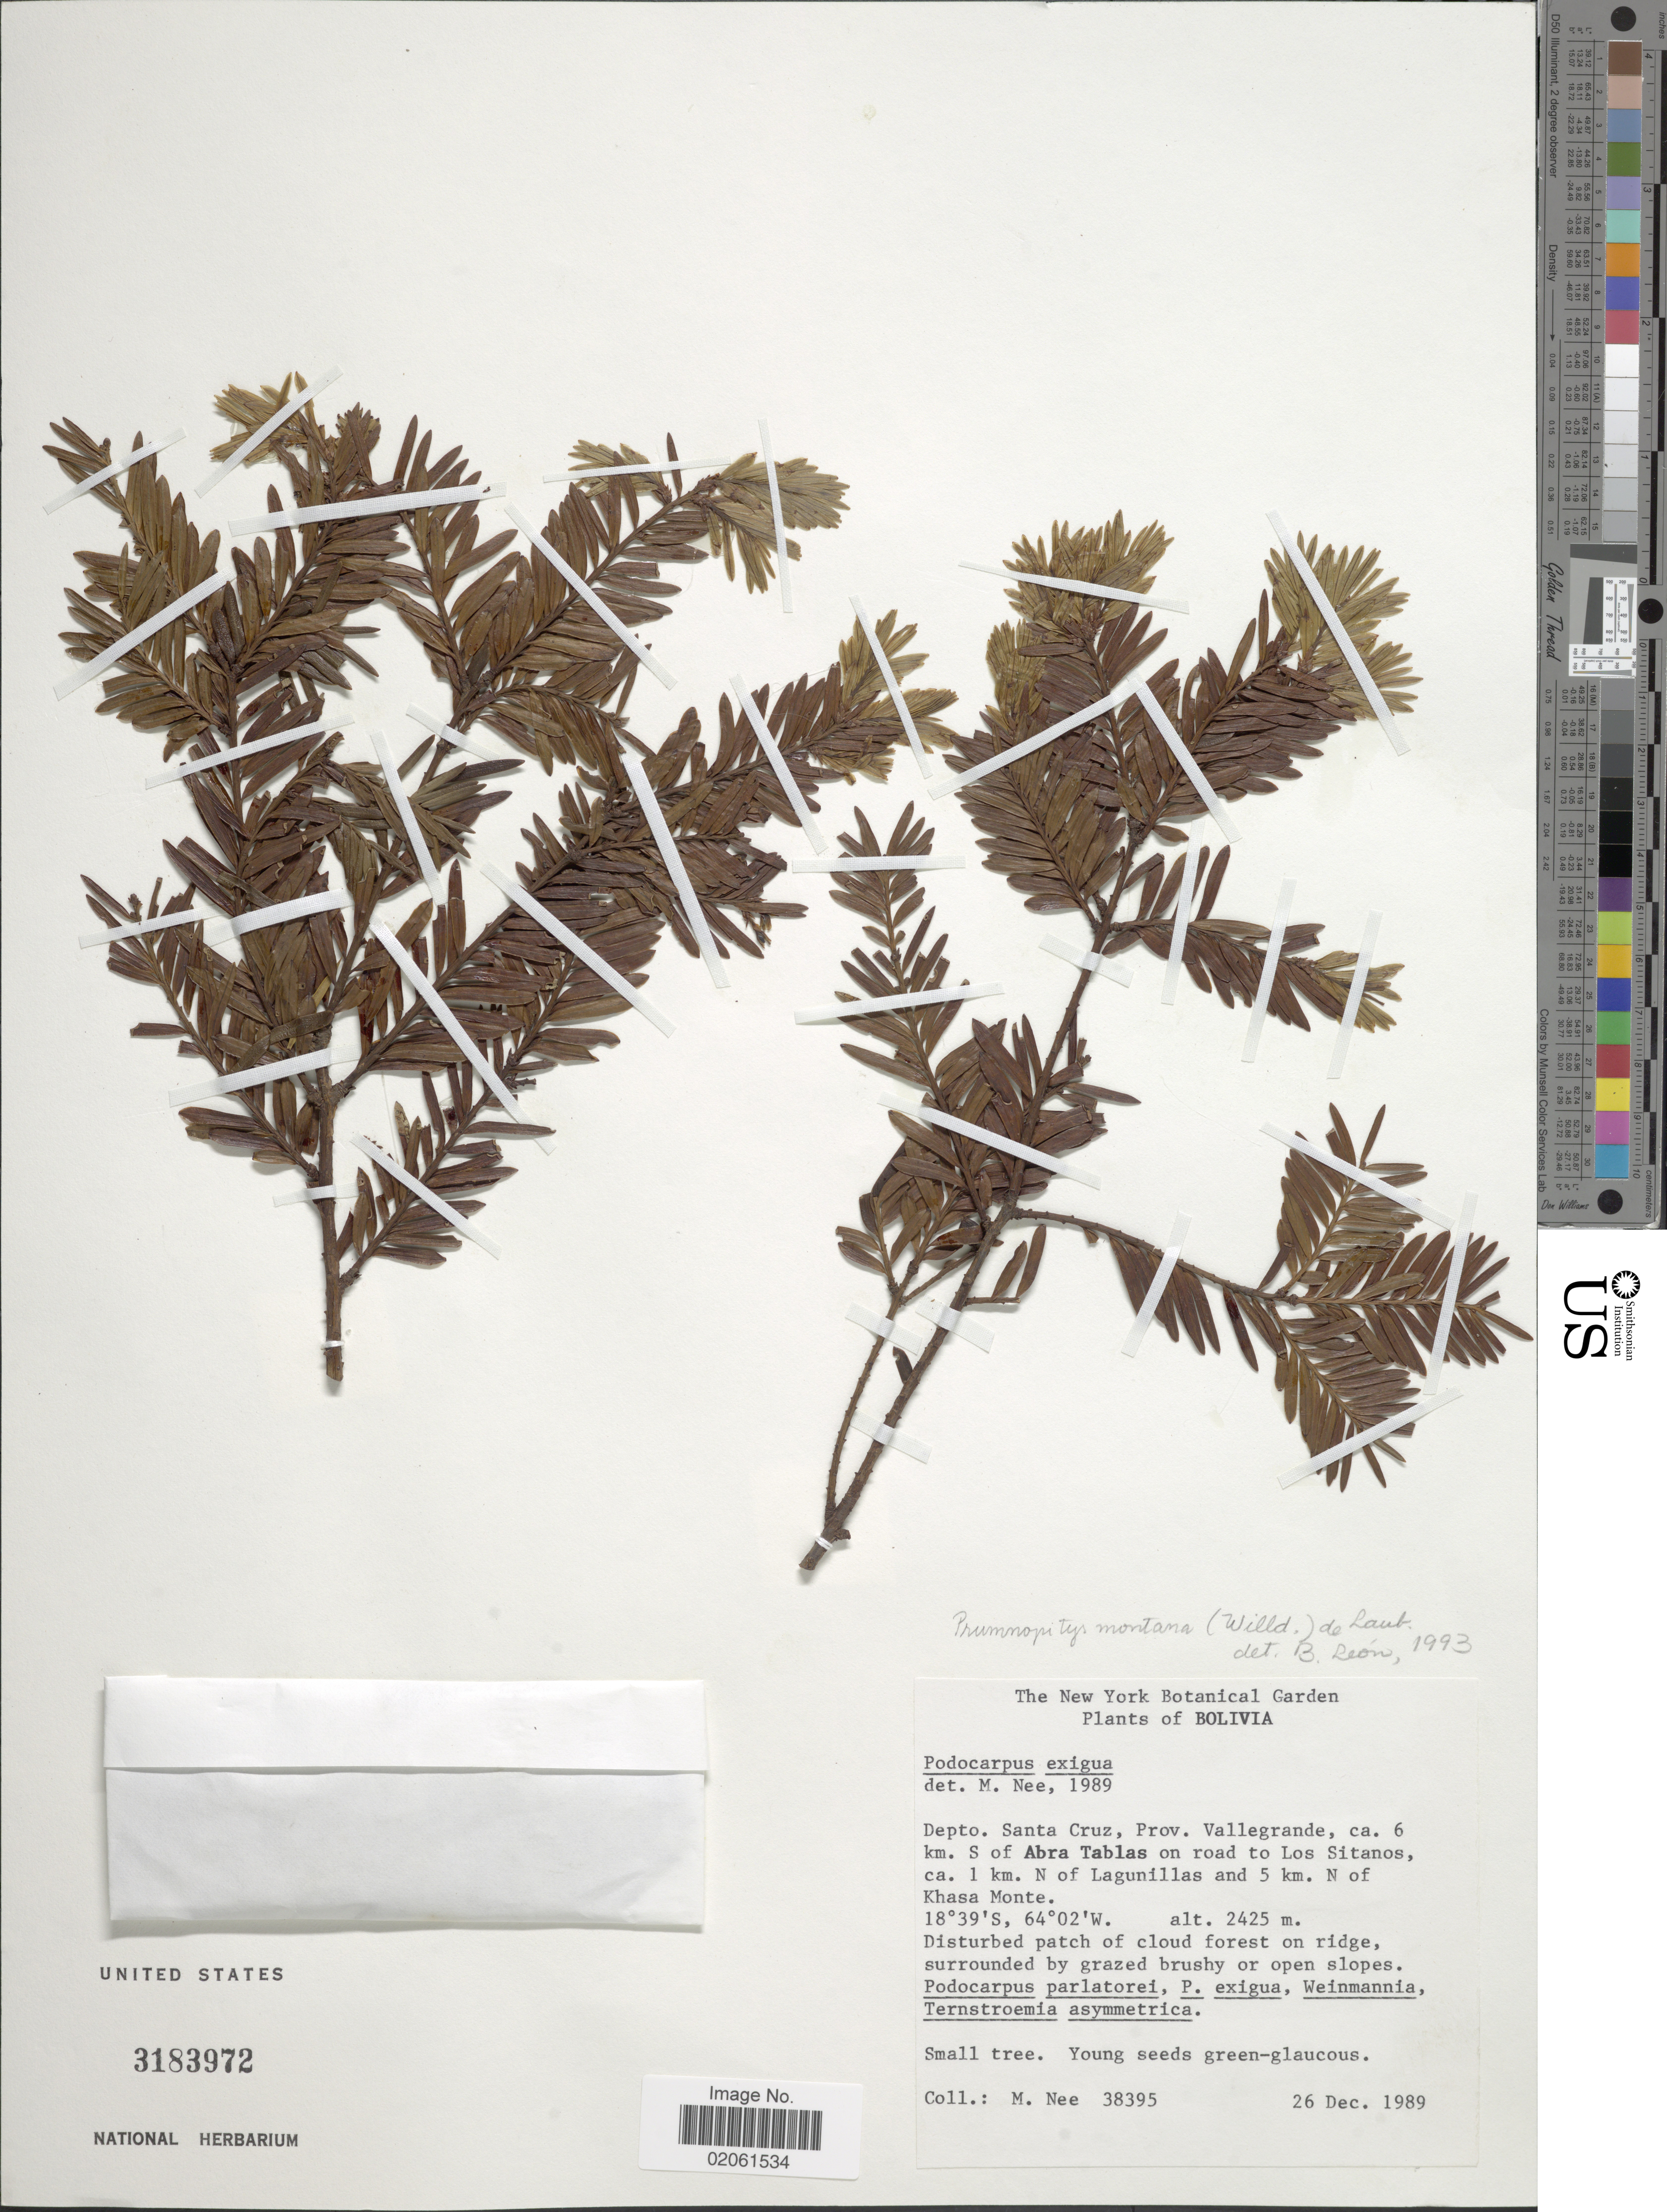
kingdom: Plantae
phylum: Tracheophyta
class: Pinopsida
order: Pinales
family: Podocarpaceae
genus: Podocarpus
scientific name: Podocarpus montanus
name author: (Humb. & Bonpl. ex Willd.) Lodd. ex Endl.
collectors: M. Nee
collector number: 38395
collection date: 1989-12-26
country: Bolivia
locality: Boliia, Depto. Santa Cruz, Prov. Vallegrande, ca. 6 km S. of Abra tablas on road to Los Sitanos ca. 1 km. N of Lagunillas and 5 km. N of Khasa Monte.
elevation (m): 2425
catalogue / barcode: US 3183972